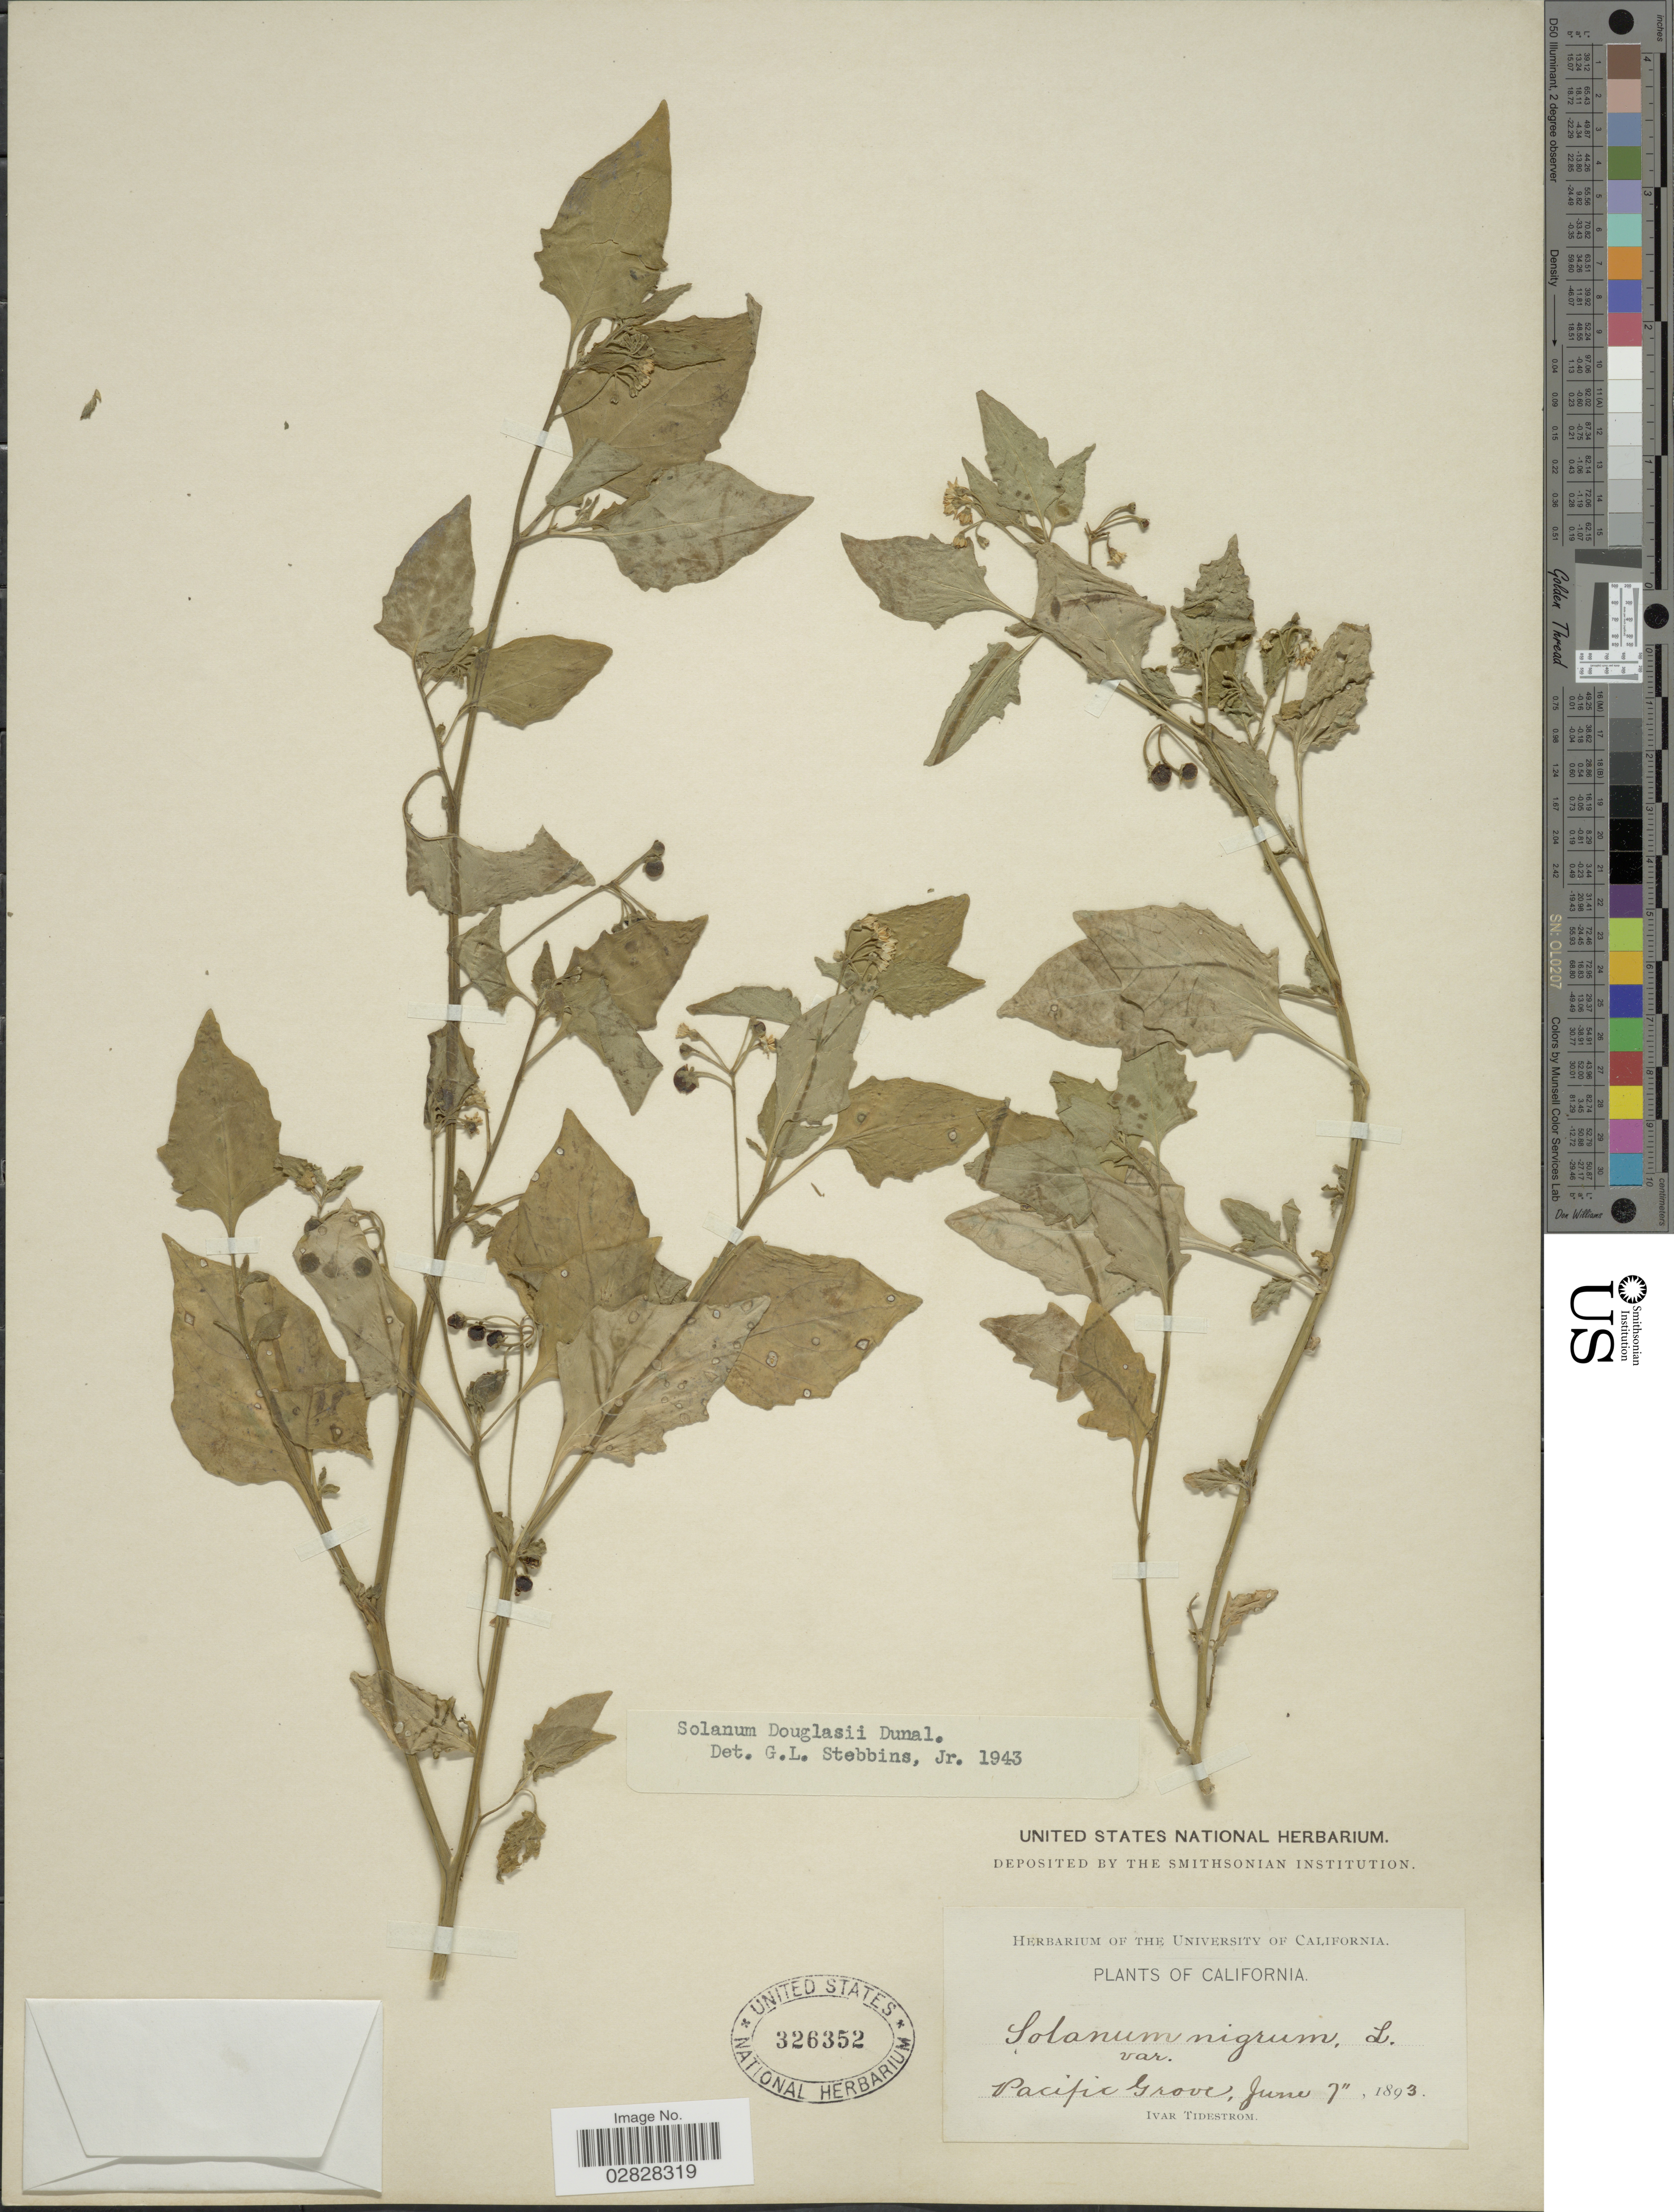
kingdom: Plantae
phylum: Tracheophyta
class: Magnoliopsida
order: Solanales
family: Solanaceae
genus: Solanum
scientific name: Solanum douglasii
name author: Dunal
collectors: I. F. Tidestrom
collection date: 1893-06-07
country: United States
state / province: California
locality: Pacific Grove.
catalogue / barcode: US 326352